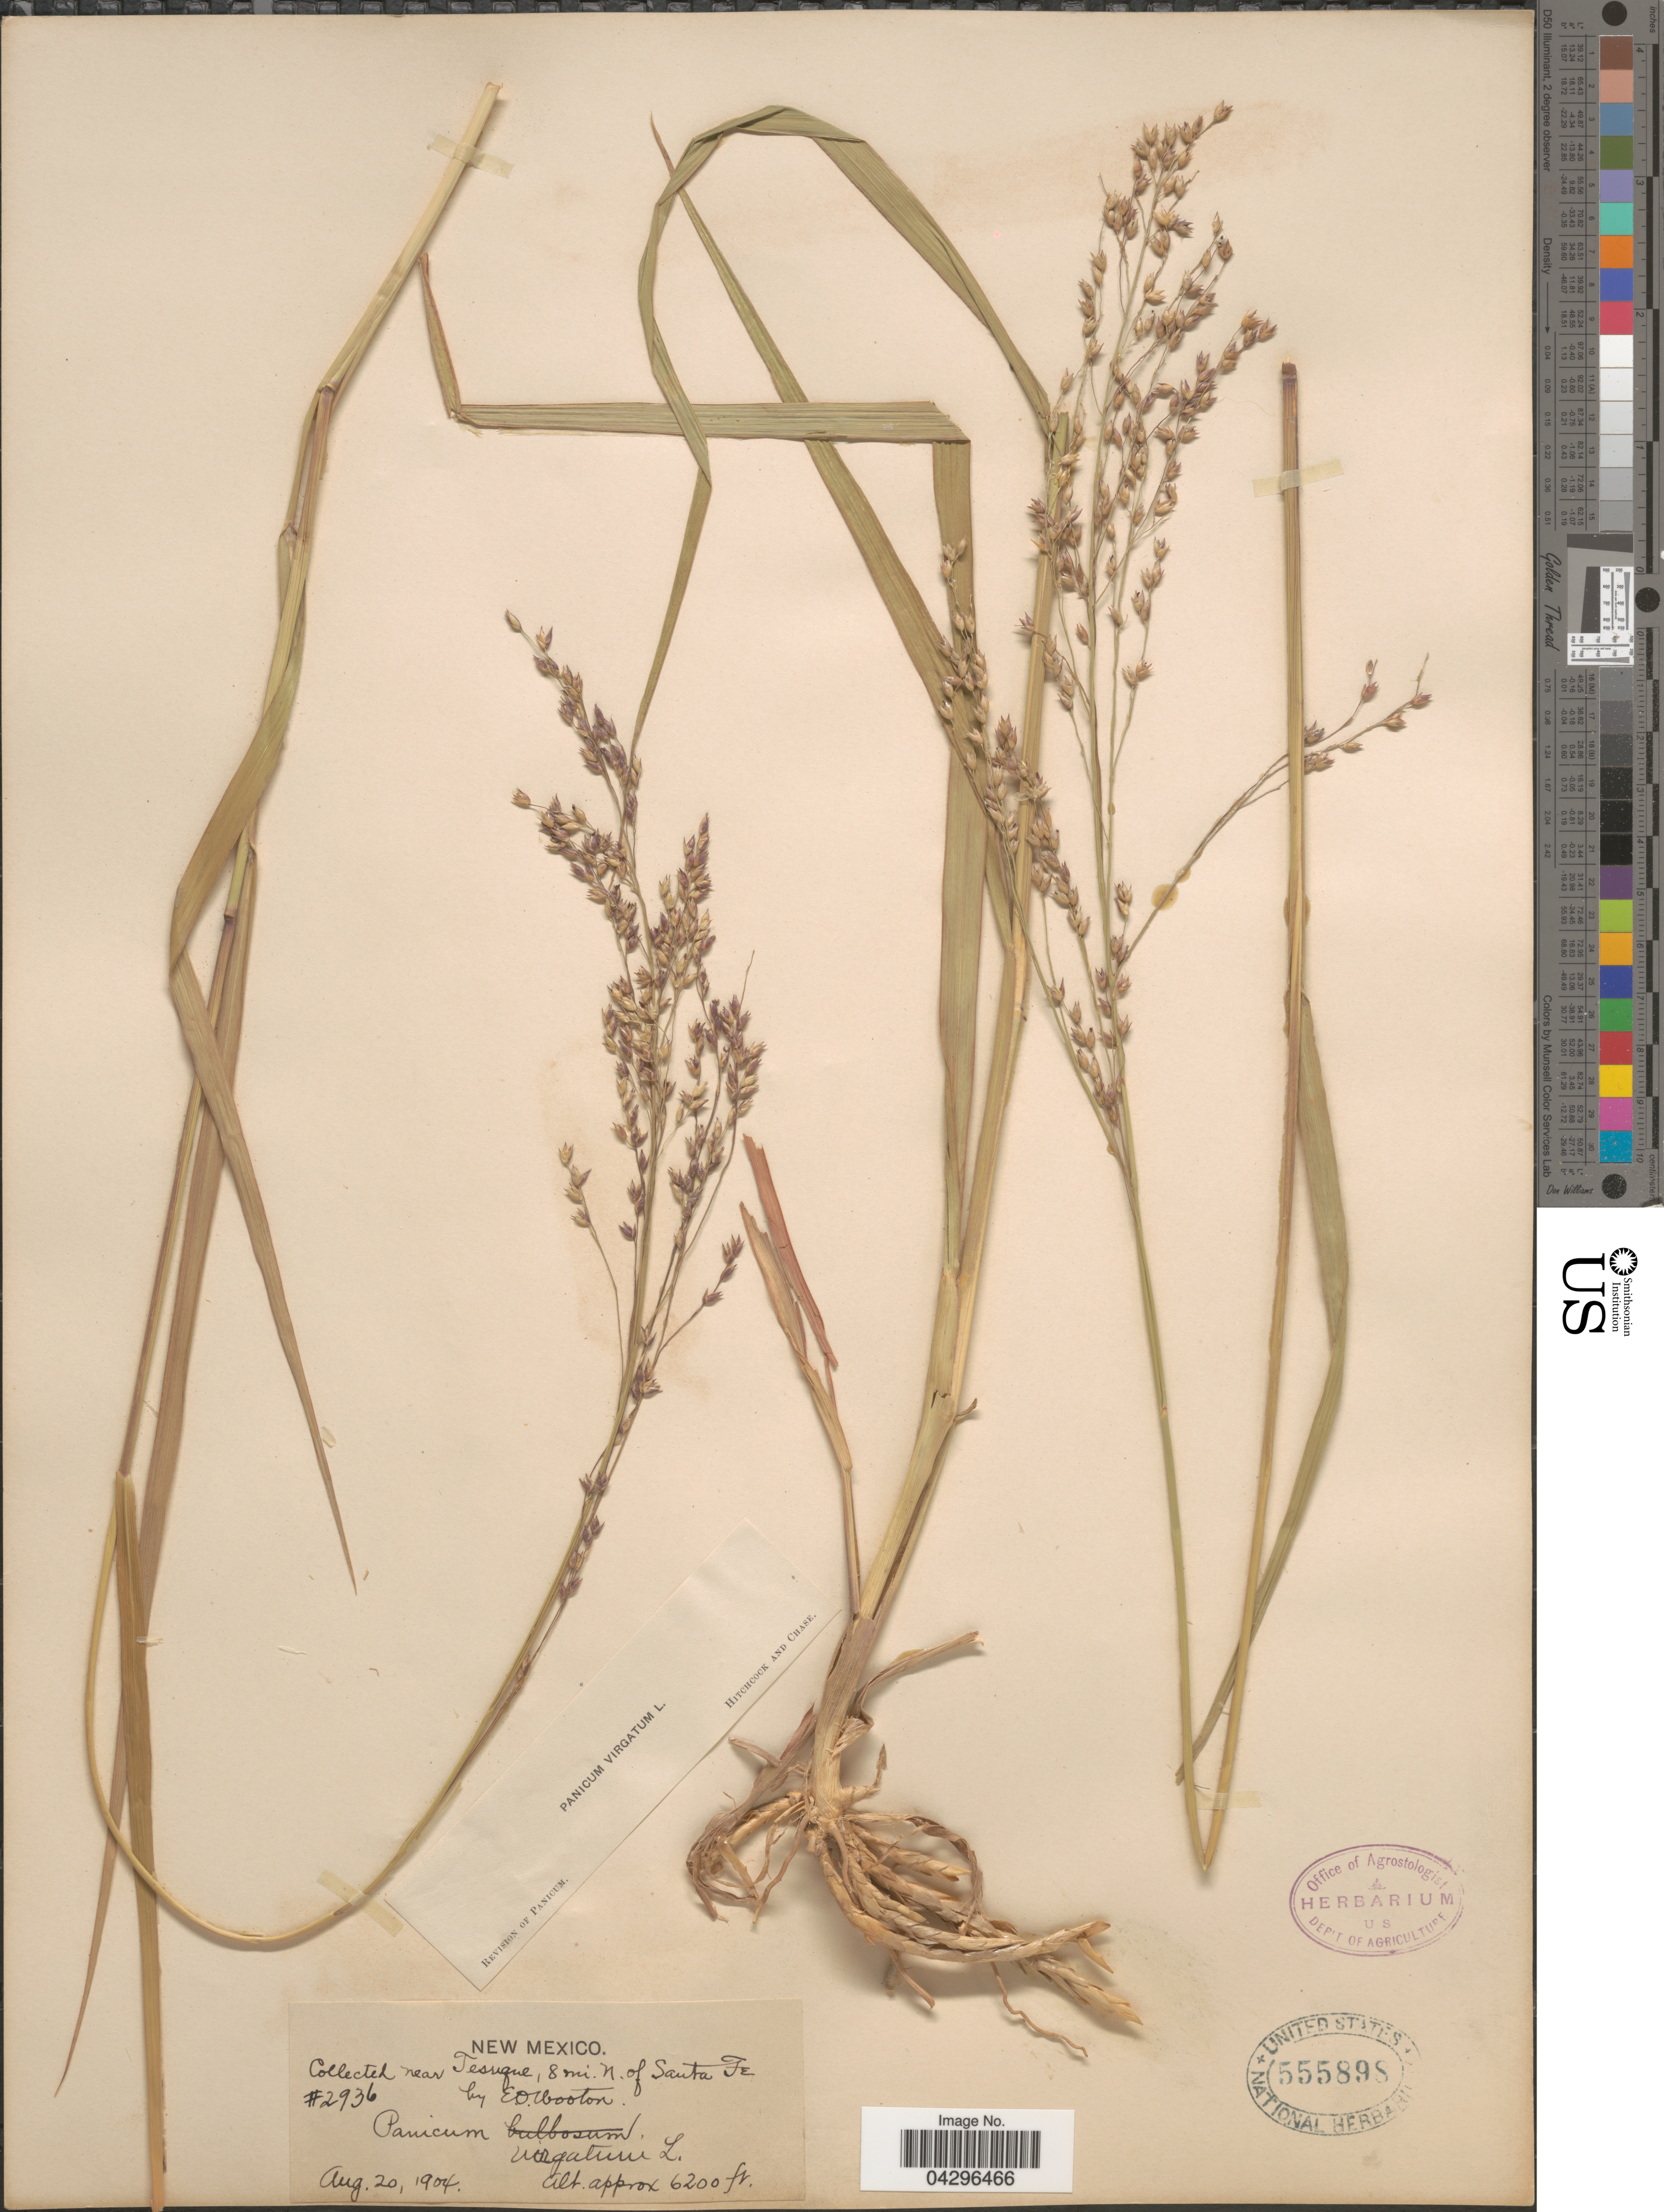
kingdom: Plantae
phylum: Tracheophyta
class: Liliopsida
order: Poales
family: Poaceae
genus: Panicum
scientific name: Panicum virgatum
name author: L.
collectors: E. O. Wooton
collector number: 2936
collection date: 1904-08-20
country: United States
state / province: New Mexico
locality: Near Tesuque, 8 mi. N. of Santa Fe.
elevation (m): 1890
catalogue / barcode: US 555898